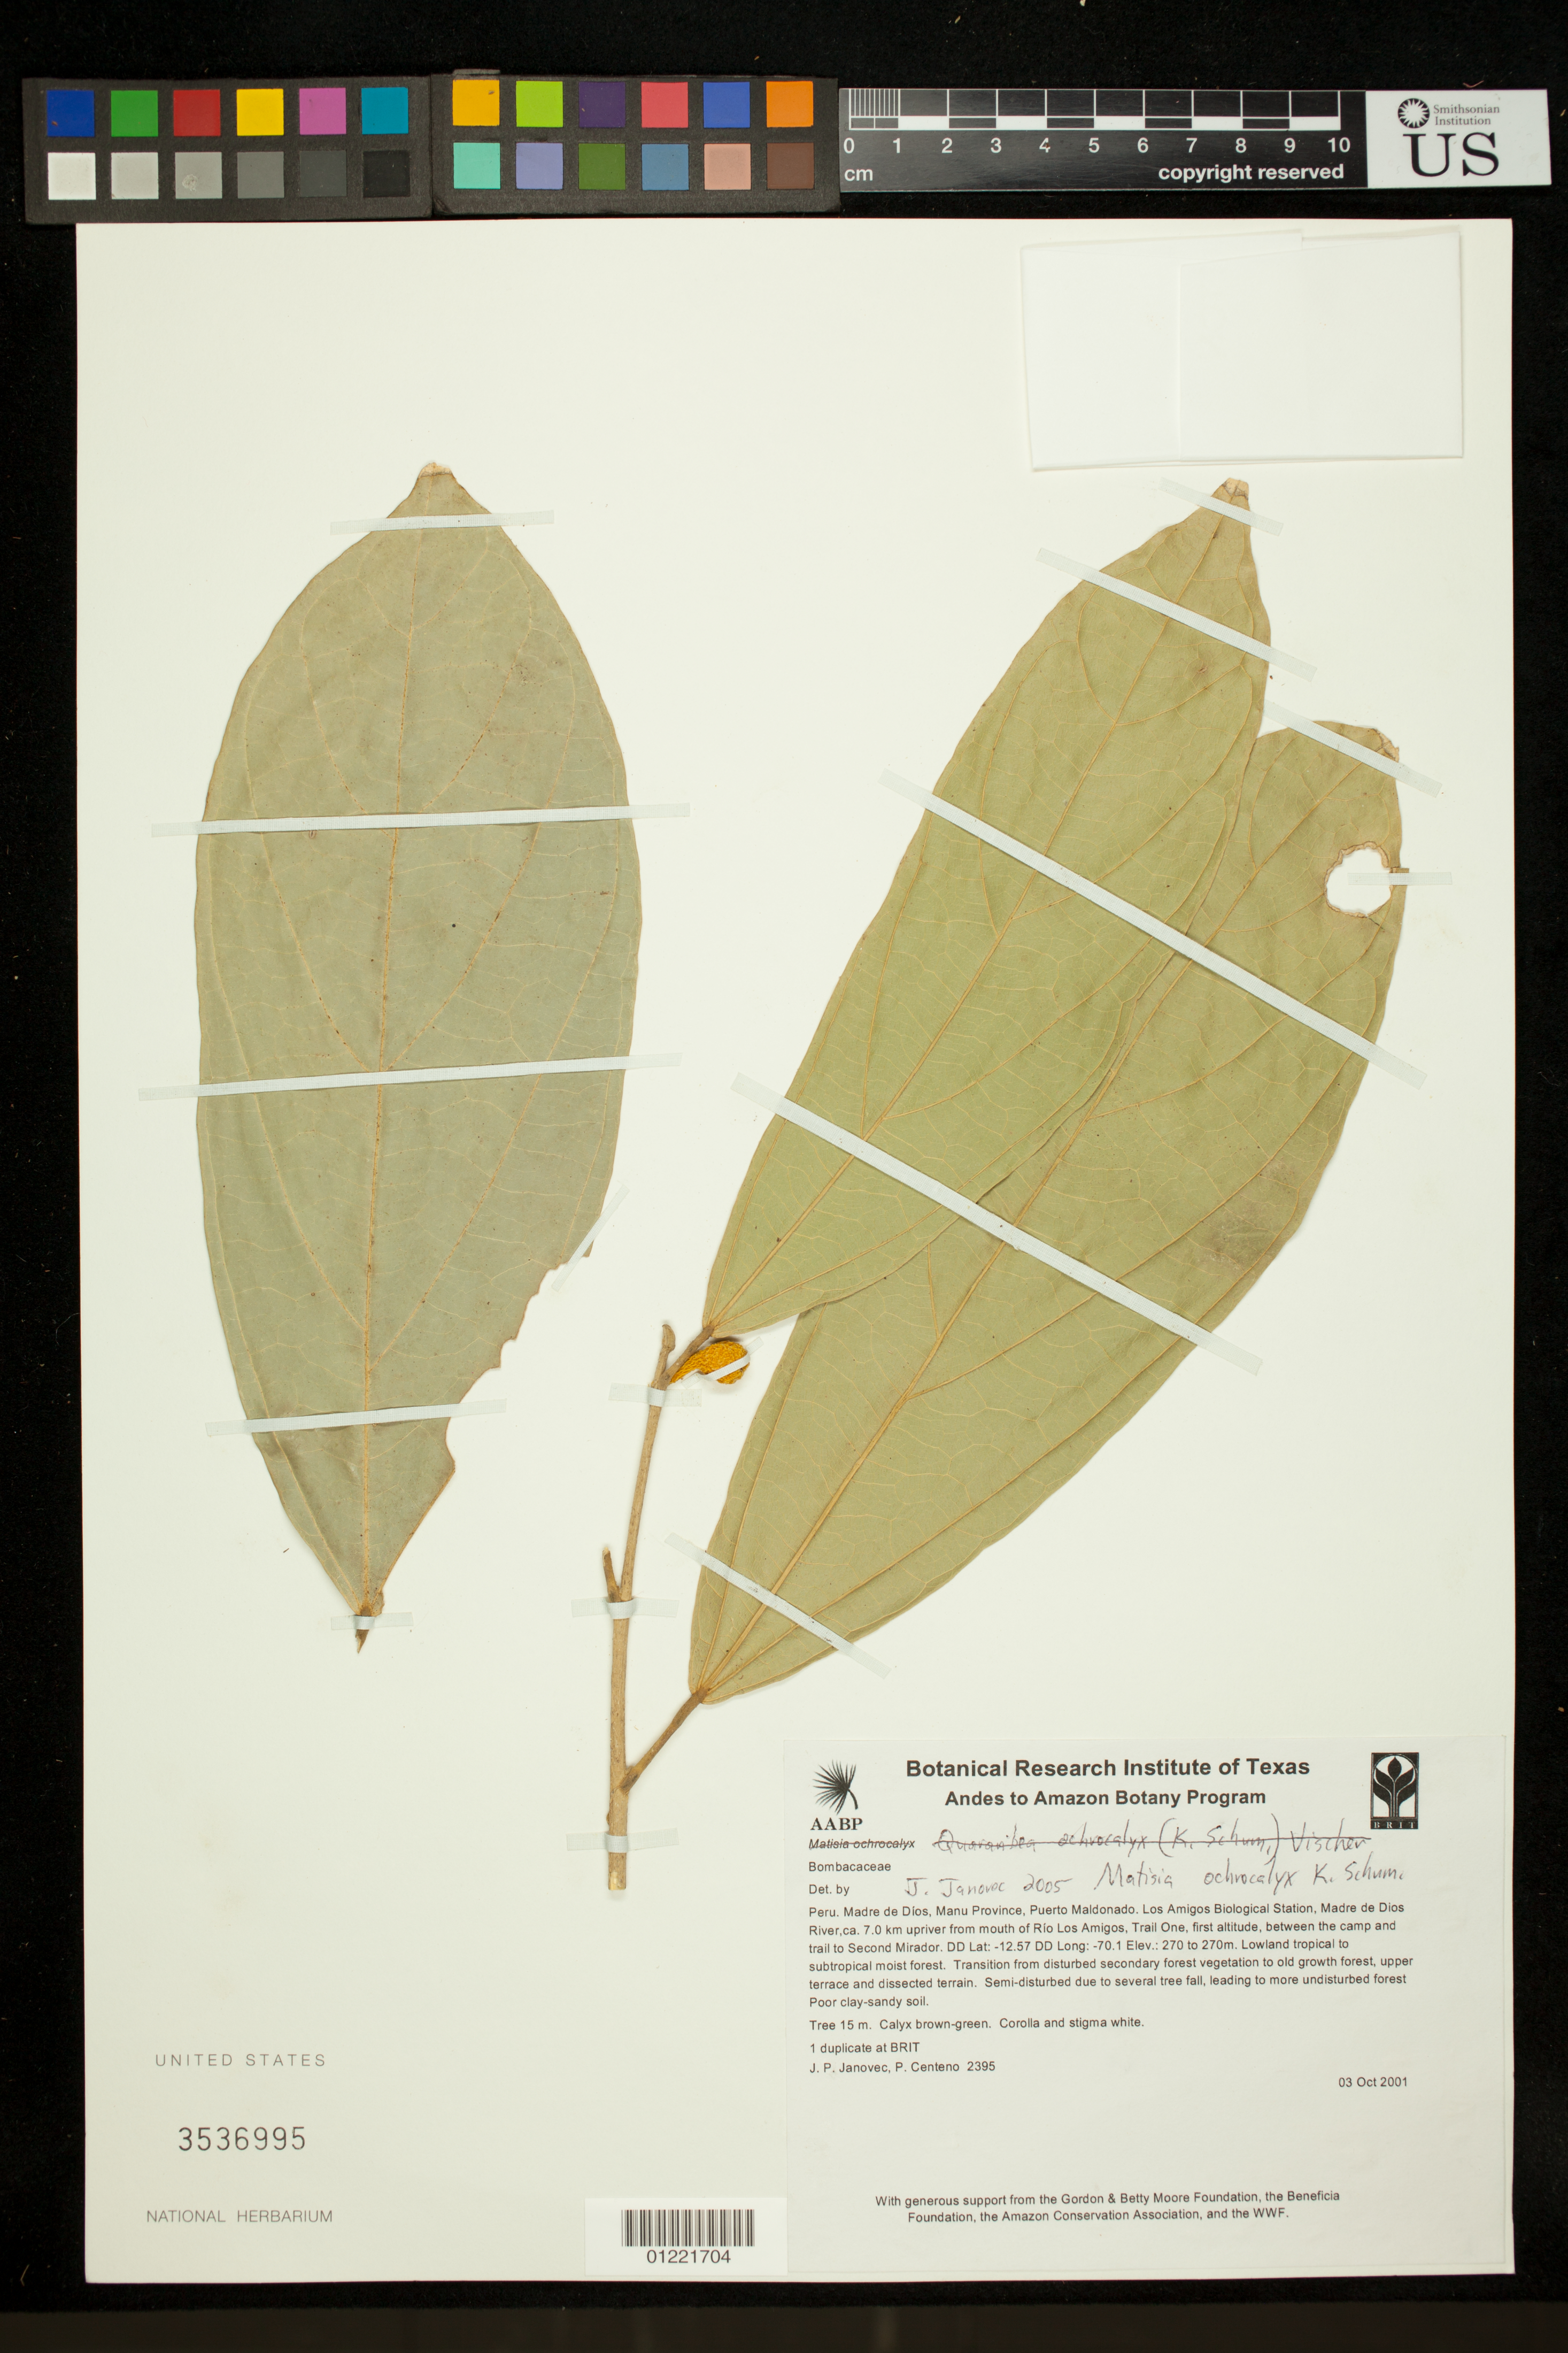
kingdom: Plantae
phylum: Tracheophyta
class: Magnoliopsida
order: Malvales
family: Malvaceae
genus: Matisia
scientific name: Matisia ochrocalyx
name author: K. Schum.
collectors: J. P. Janovec & P. Centeno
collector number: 2395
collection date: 2001-10-03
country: Peru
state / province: Madre de Dios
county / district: Manú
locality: Manu Province, Puerto Maldonado. Los Amigos Biological Station, Madre de Dios River, ca. 7.0 km upriver from mouth of Rio Los Amigos, Trail One, first altitude, between the camp and trail to Second Mirador.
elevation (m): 270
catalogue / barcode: US 3536995